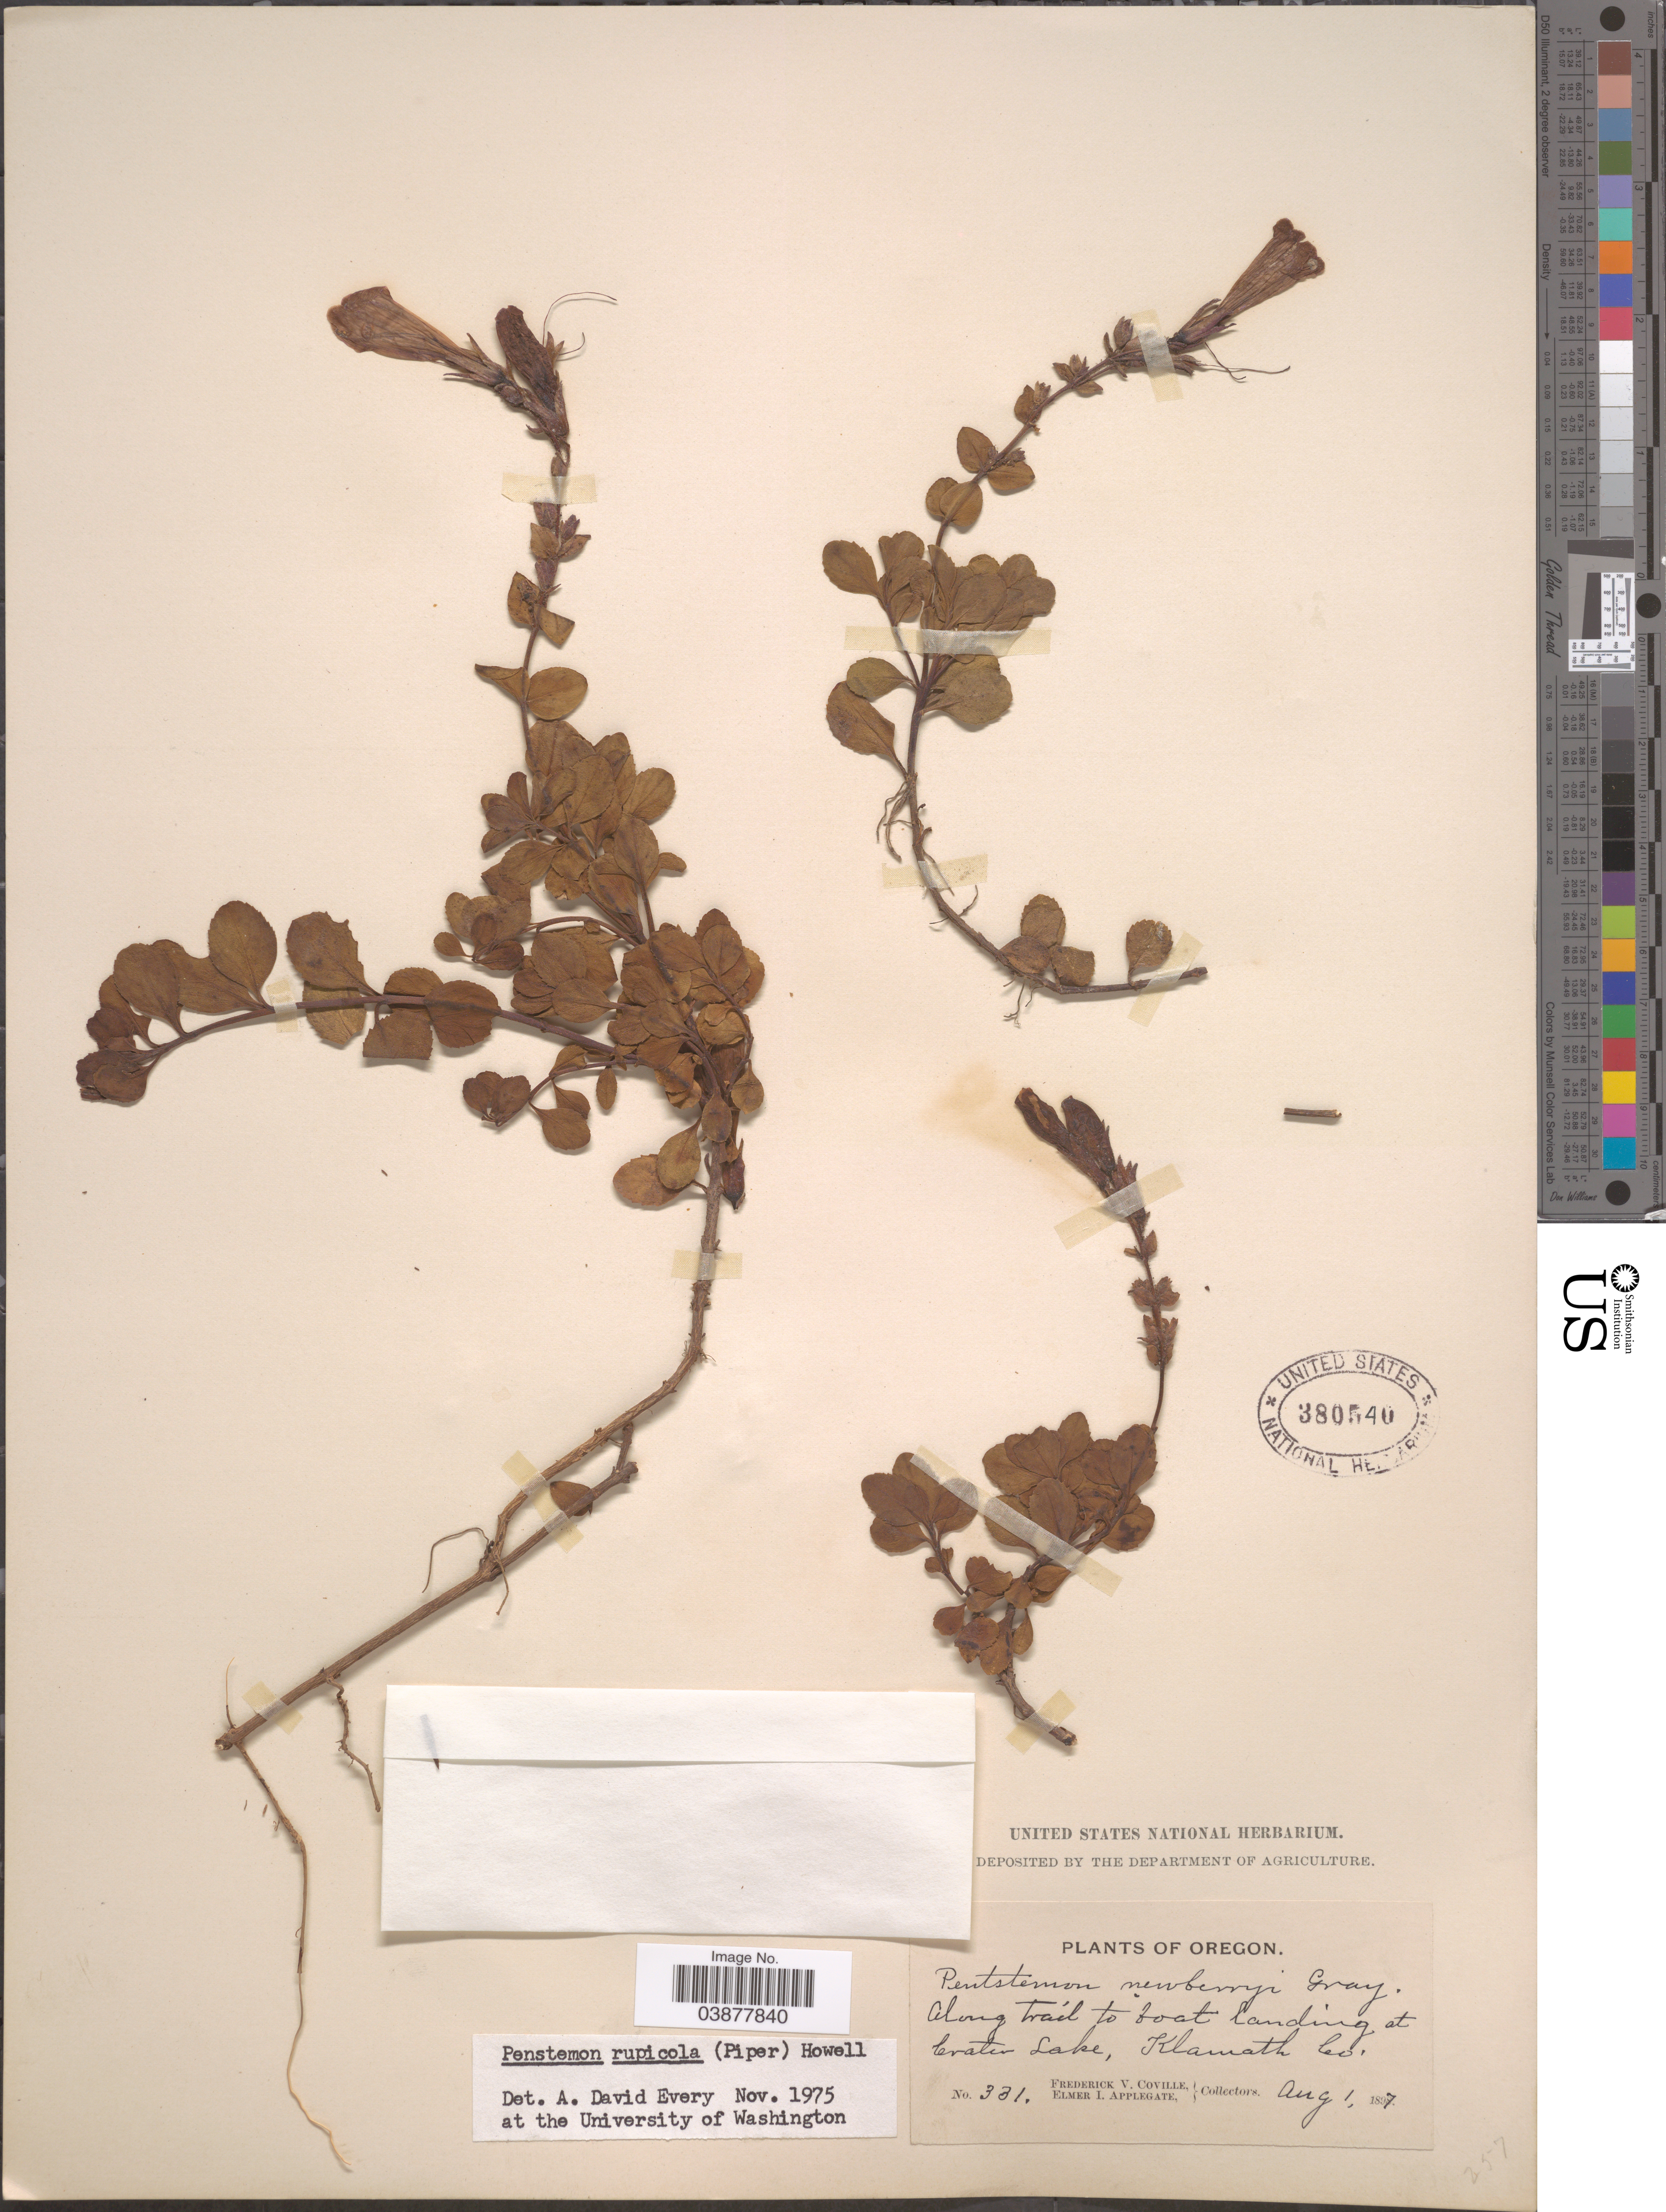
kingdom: Plantae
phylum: Tracheophyta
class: Magnoliopsida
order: Lamiales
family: Plantaginaceae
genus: Penstemon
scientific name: Penstemon rupicola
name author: (Piper) Howell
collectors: F. V. Coville & E. I. Applegate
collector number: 331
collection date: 1897-08-01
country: United States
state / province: Oregon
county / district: Klamath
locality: Along trail to boat landing at Crater Lake, Klamath Co.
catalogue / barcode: US 380540